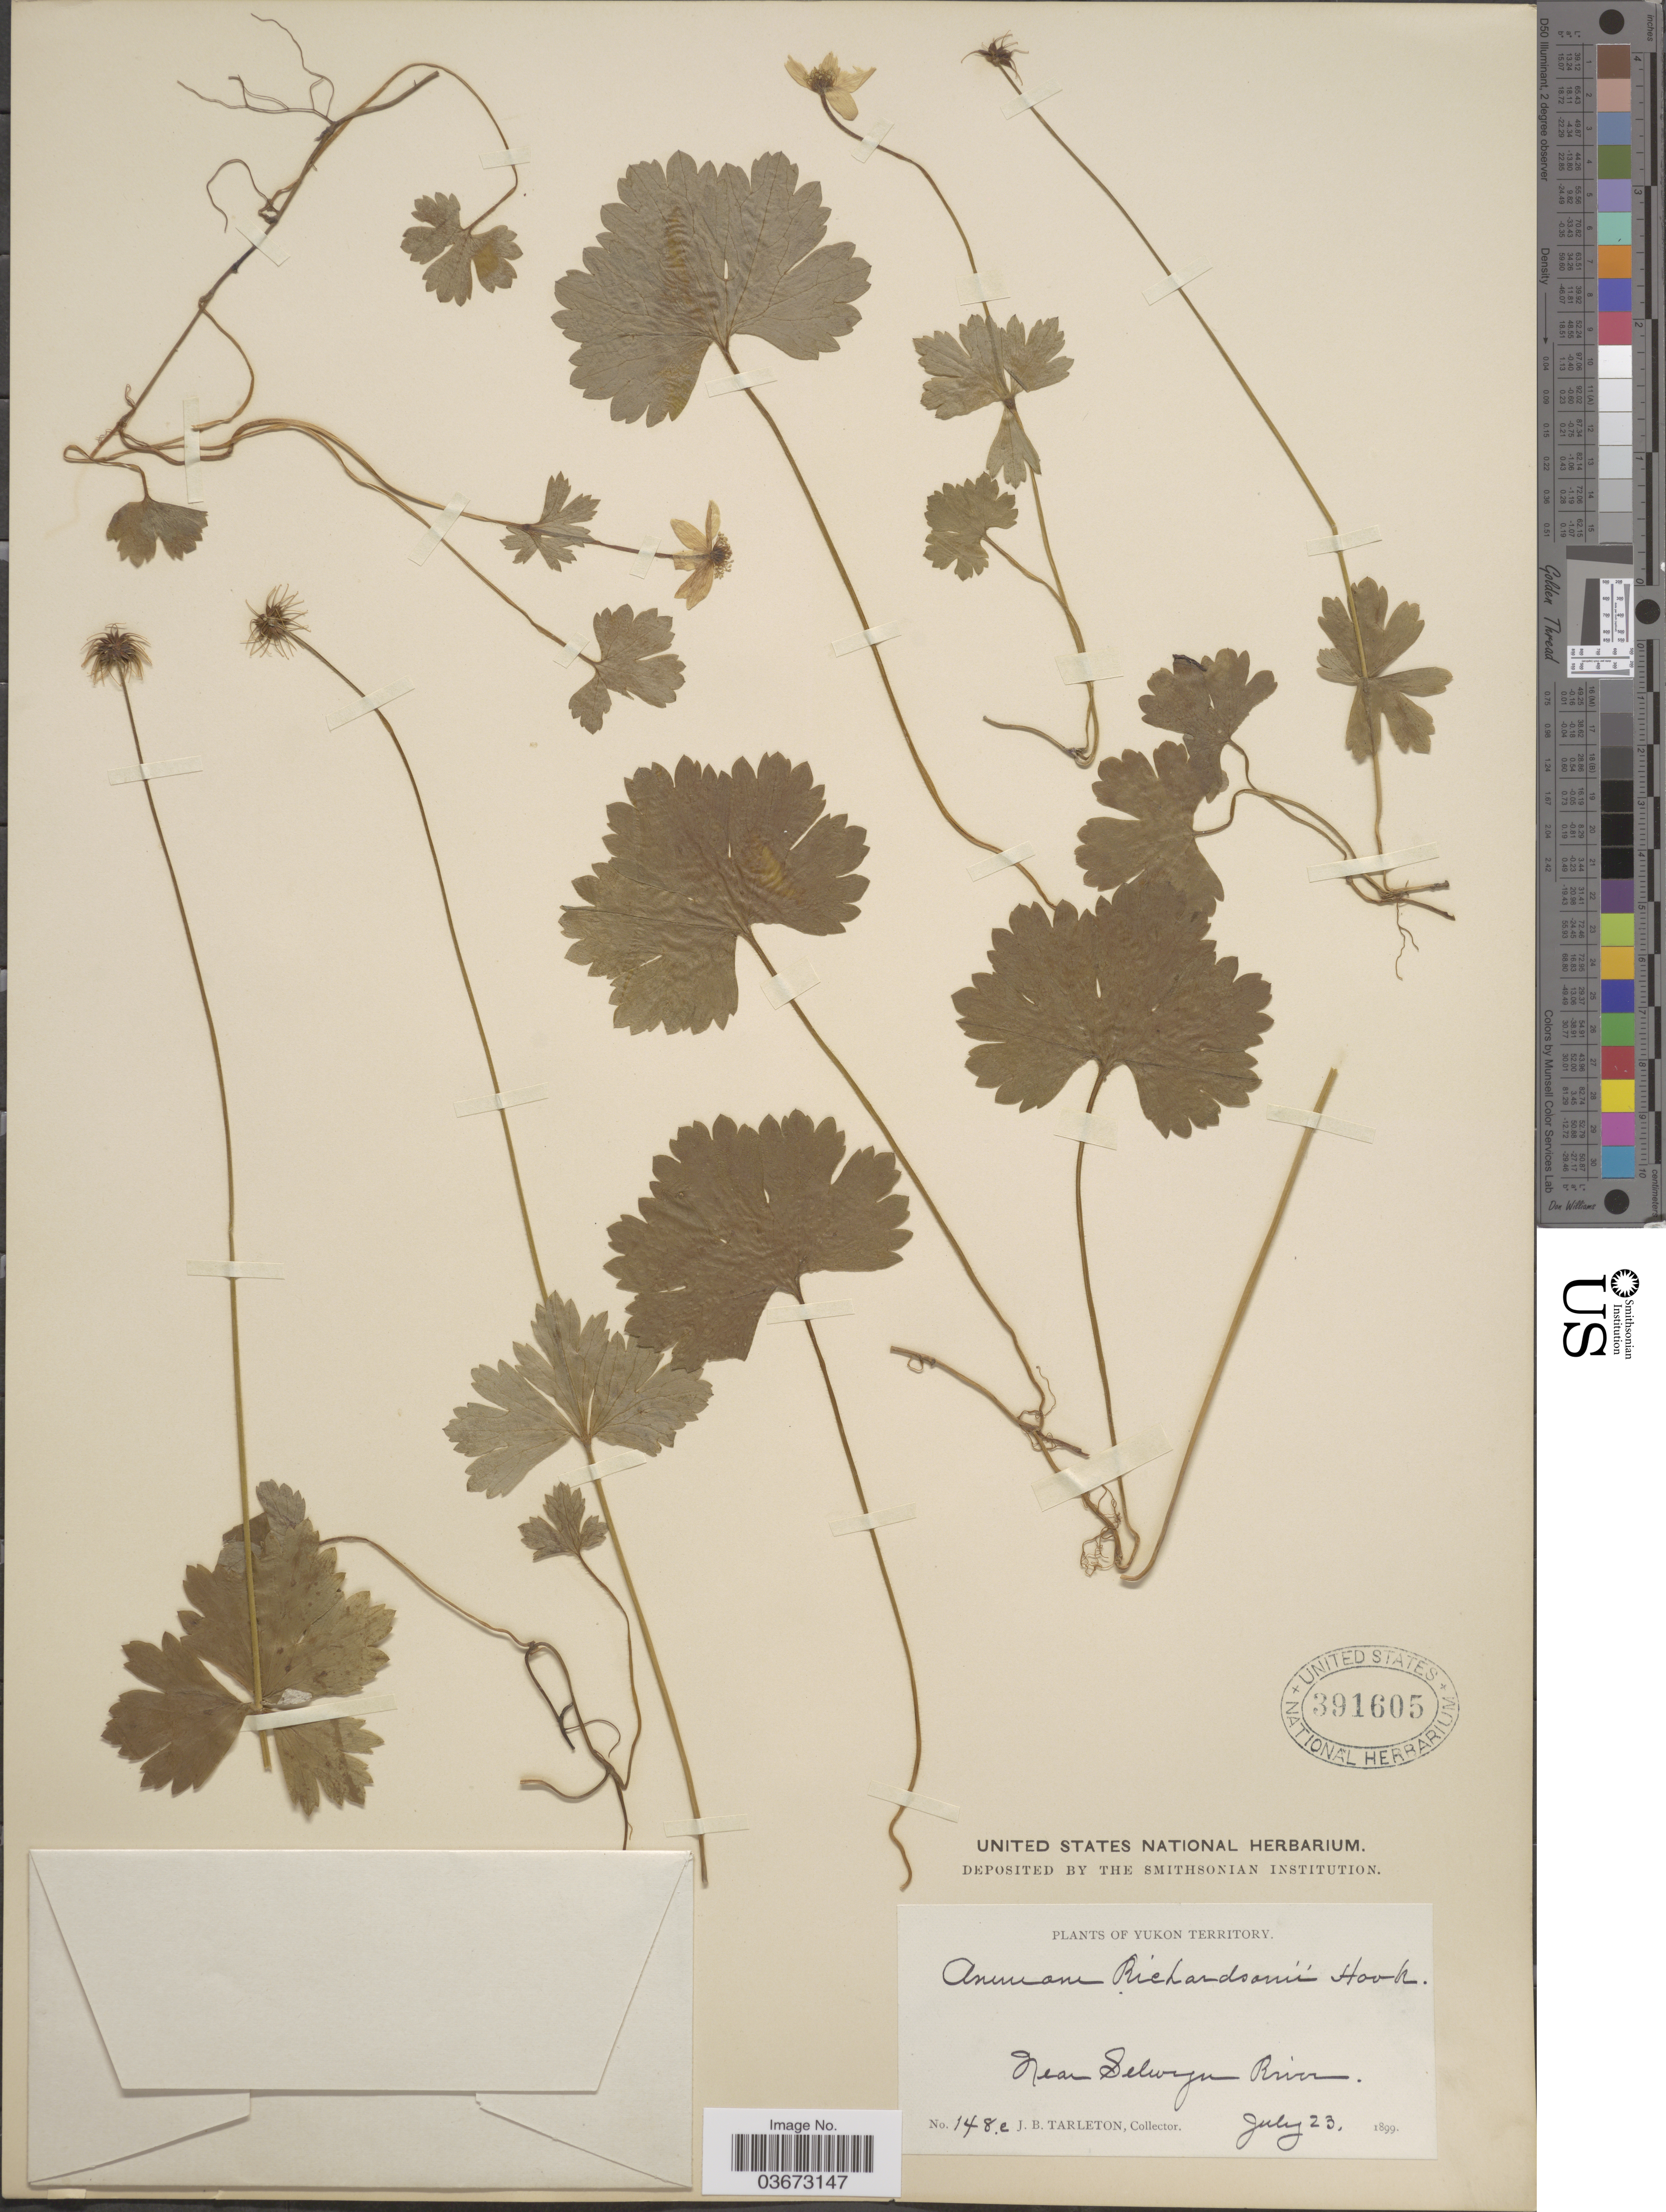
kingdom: Plantae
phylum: Tracheophyta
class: Magnoliopsida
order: Ranunculales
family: Ranunculaceae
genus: Anemone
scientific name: Anemone richardsonii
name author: Hook.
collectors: J. Tarleton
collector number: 148.e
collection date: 1899-07-23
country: Canada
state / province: Yukon Territory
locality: Near Selwyn River.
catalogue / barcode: US 391605